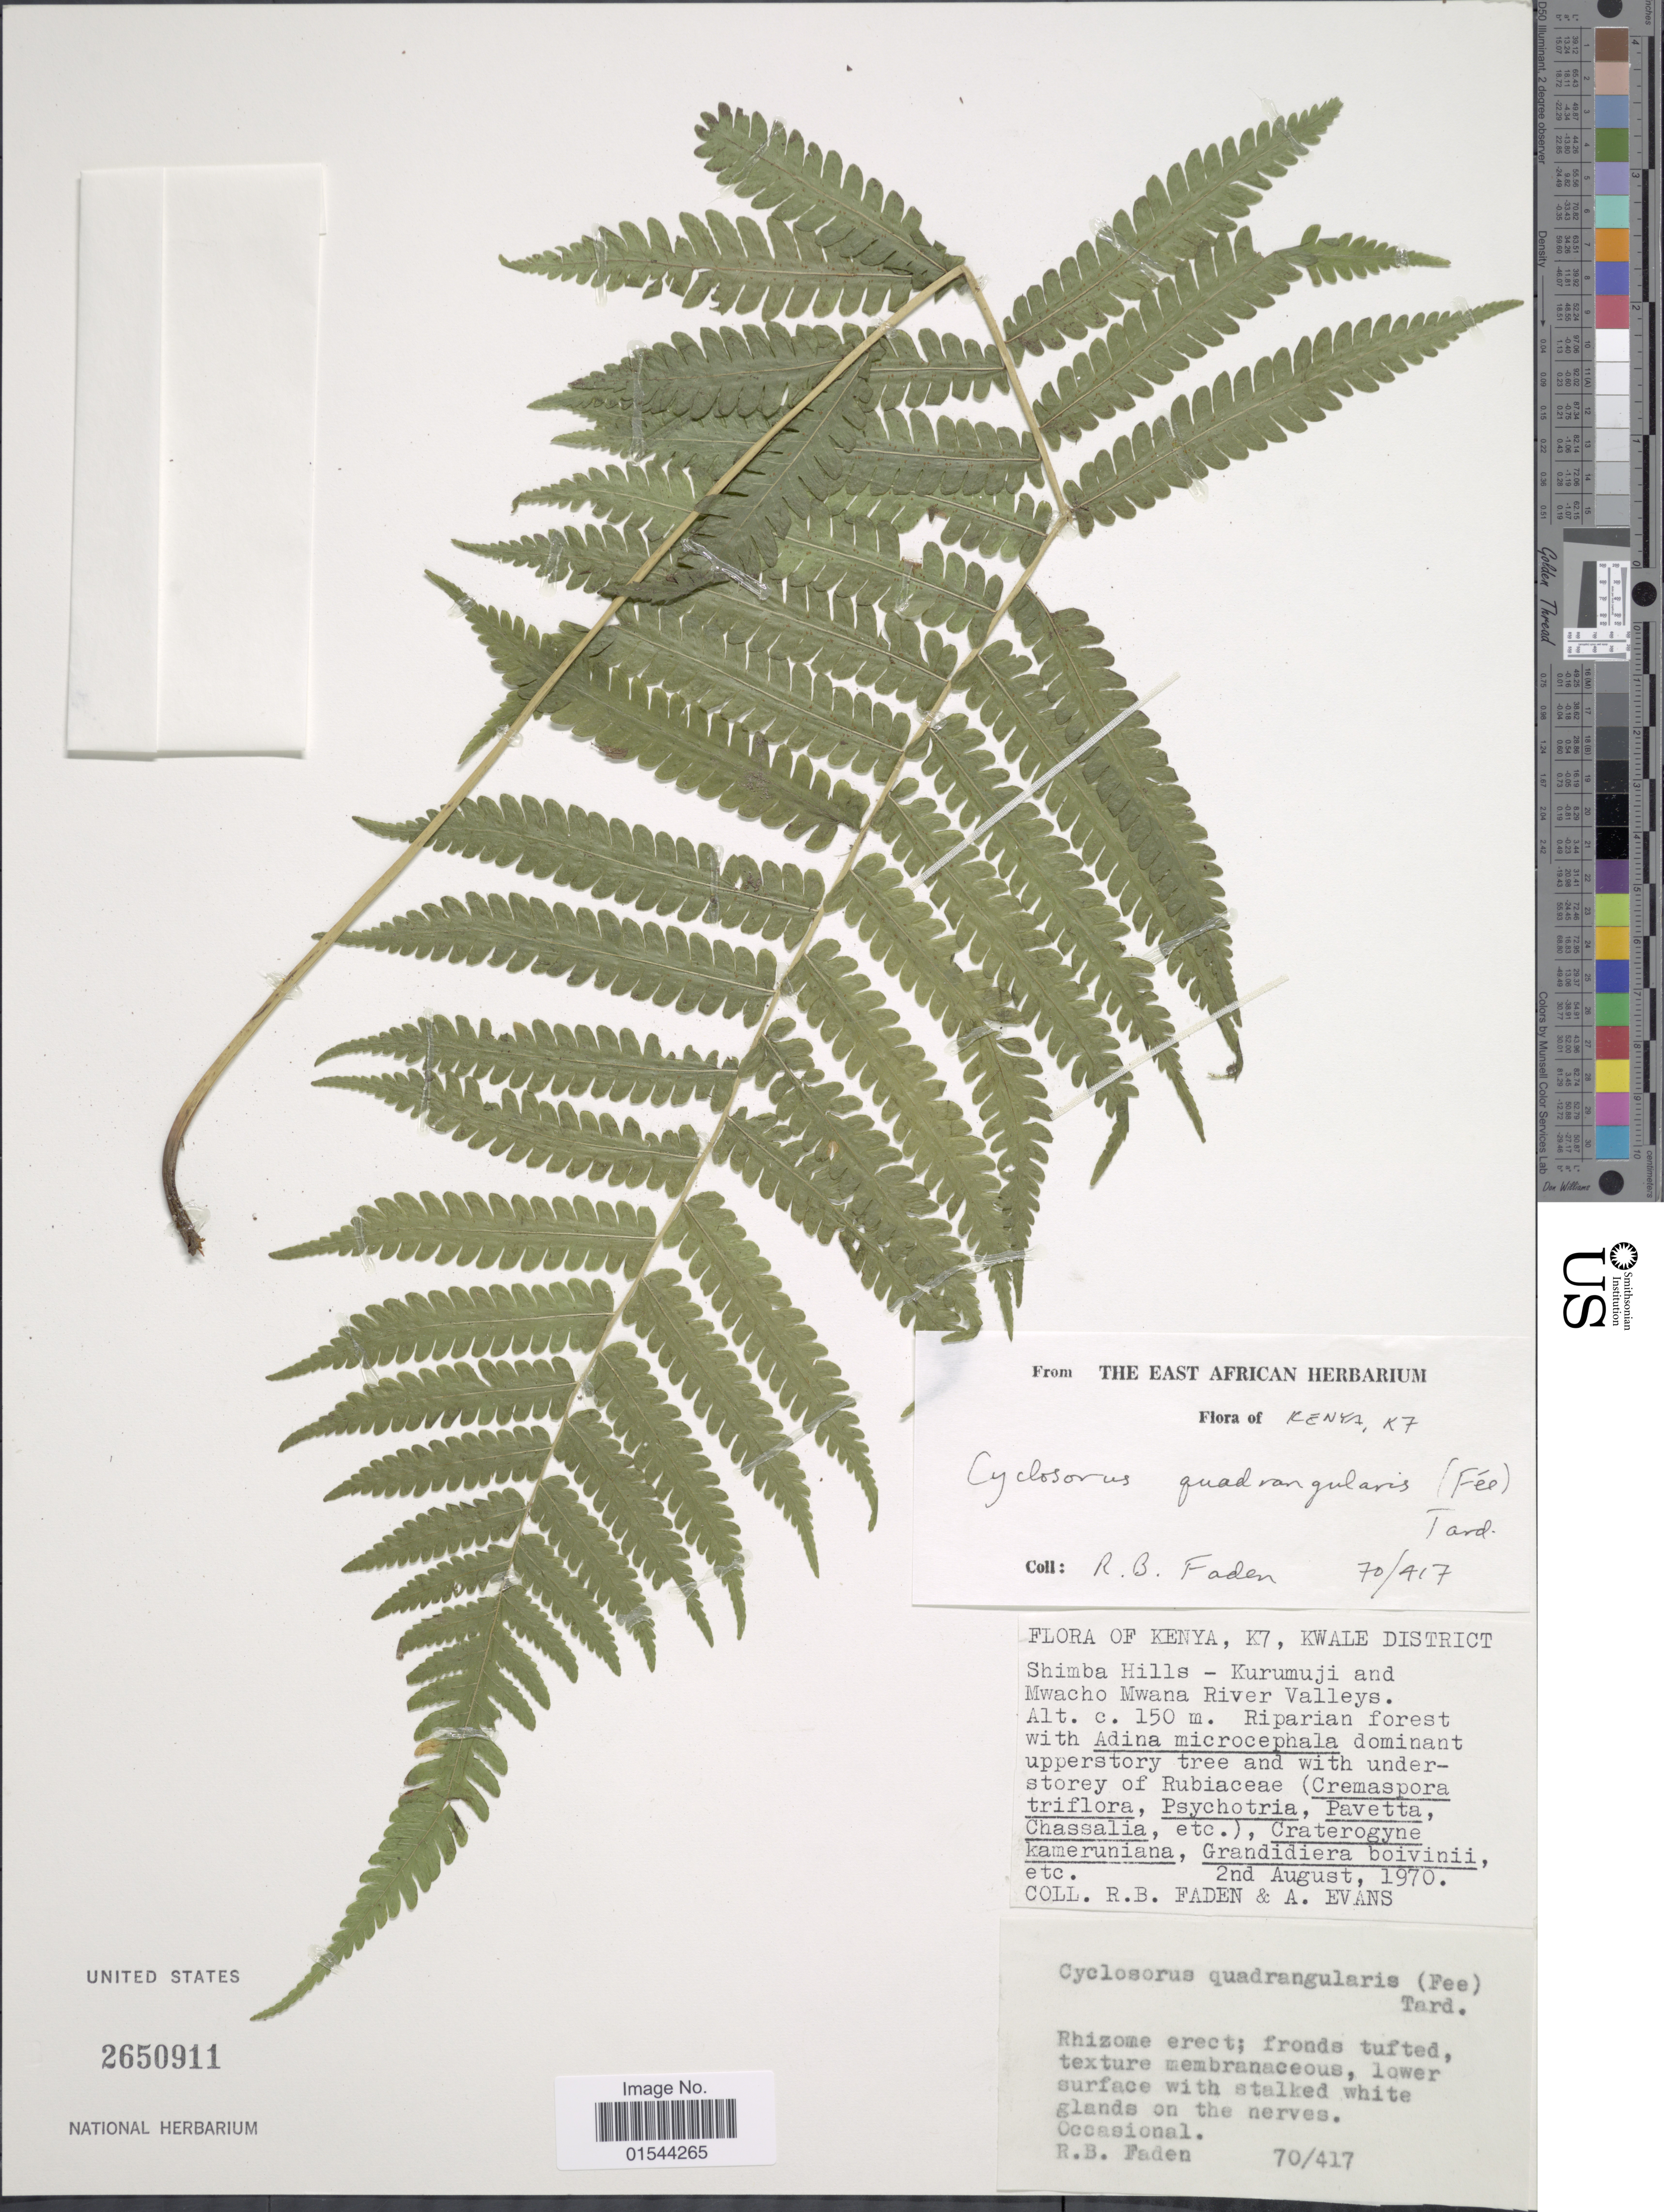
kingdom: Plantae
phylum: Tracheophyta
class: Polypodiopsida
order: Polypodiales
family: Thelypteridaceae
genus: Christella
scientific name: Christella hispidula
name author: (Decne.) Holttum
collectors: R. B. Faden & A. Evans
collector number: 70/417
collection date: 1970-08-02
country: Kenya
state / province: Kwale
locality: K7, Kwale District, Shimba Hills - Kurumuji and Mwacho Mwana River Valleys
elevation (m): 150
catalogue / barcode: US 2650911